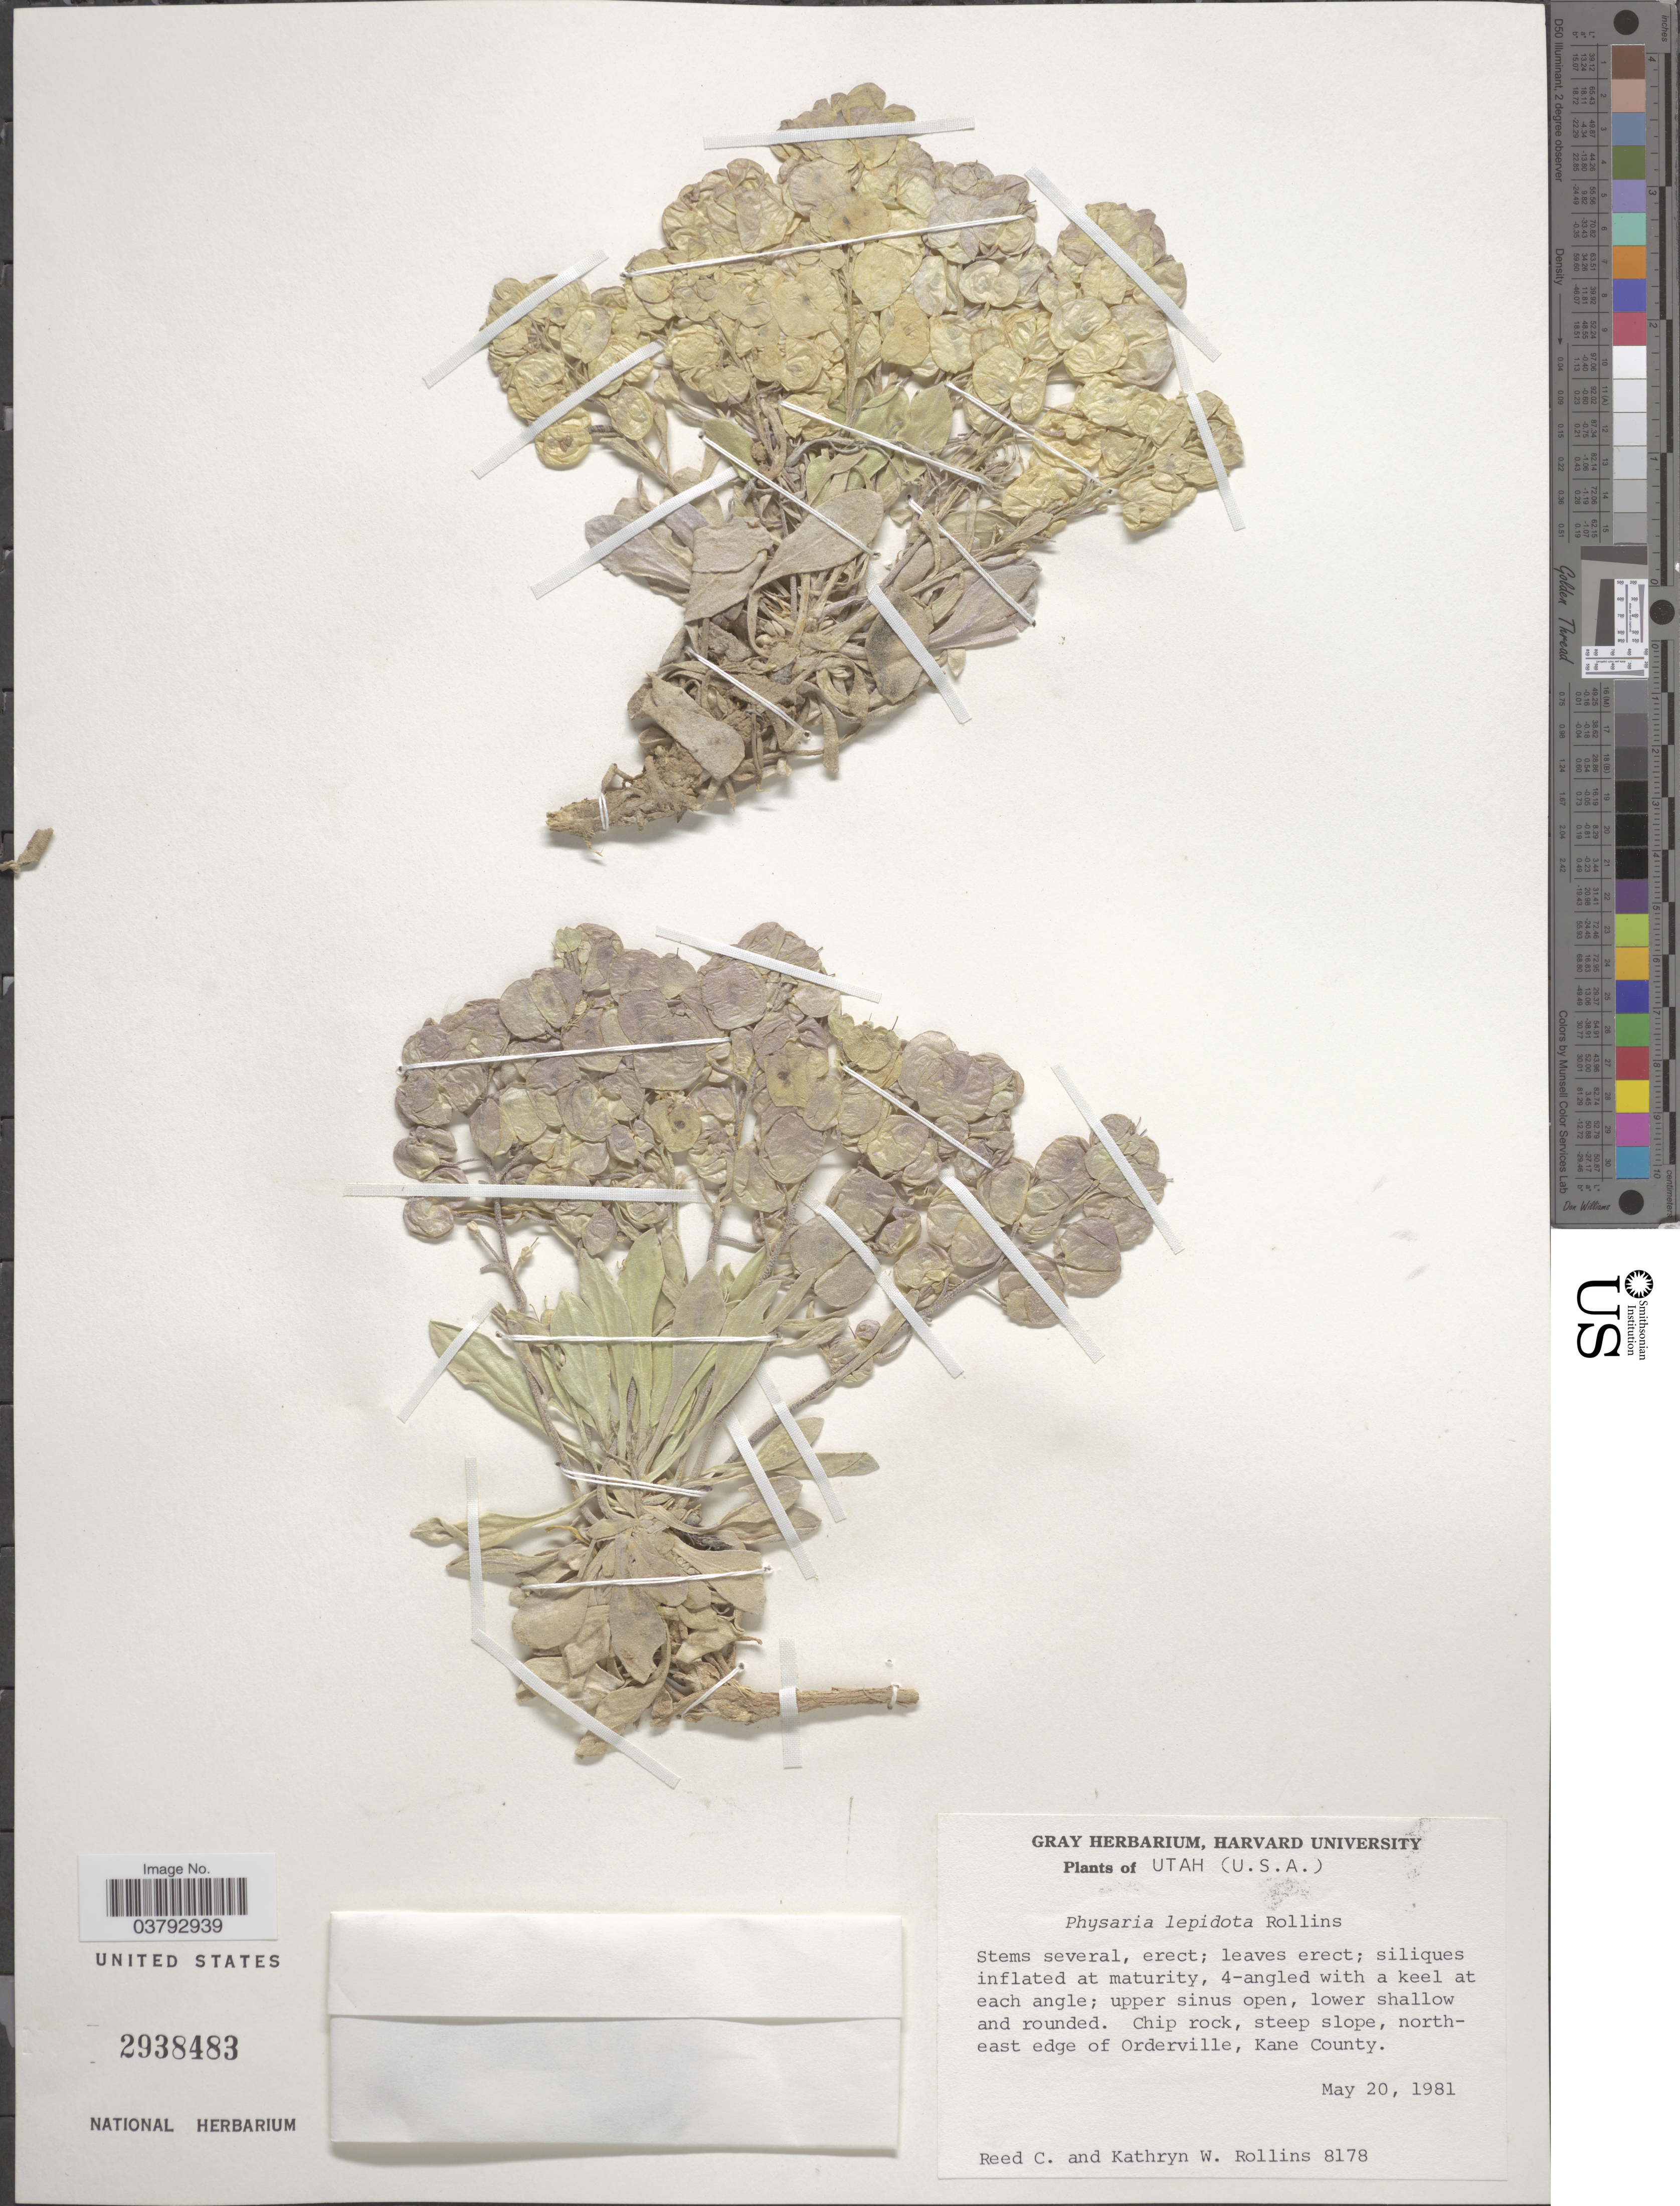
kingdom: Plantae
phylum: Tracheophyta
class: Magnoliopsida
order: Brassicales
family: Brassicaceae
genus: Physaria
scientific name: Physaria lepidota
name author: Rollins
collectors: R. C. Rollins & K. W. Rollins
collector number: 8178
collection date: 1981-05-20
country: United States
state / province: Utah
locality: North-east edge of Orderville, Kane County.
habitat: steep slope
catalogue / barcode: US 2938483